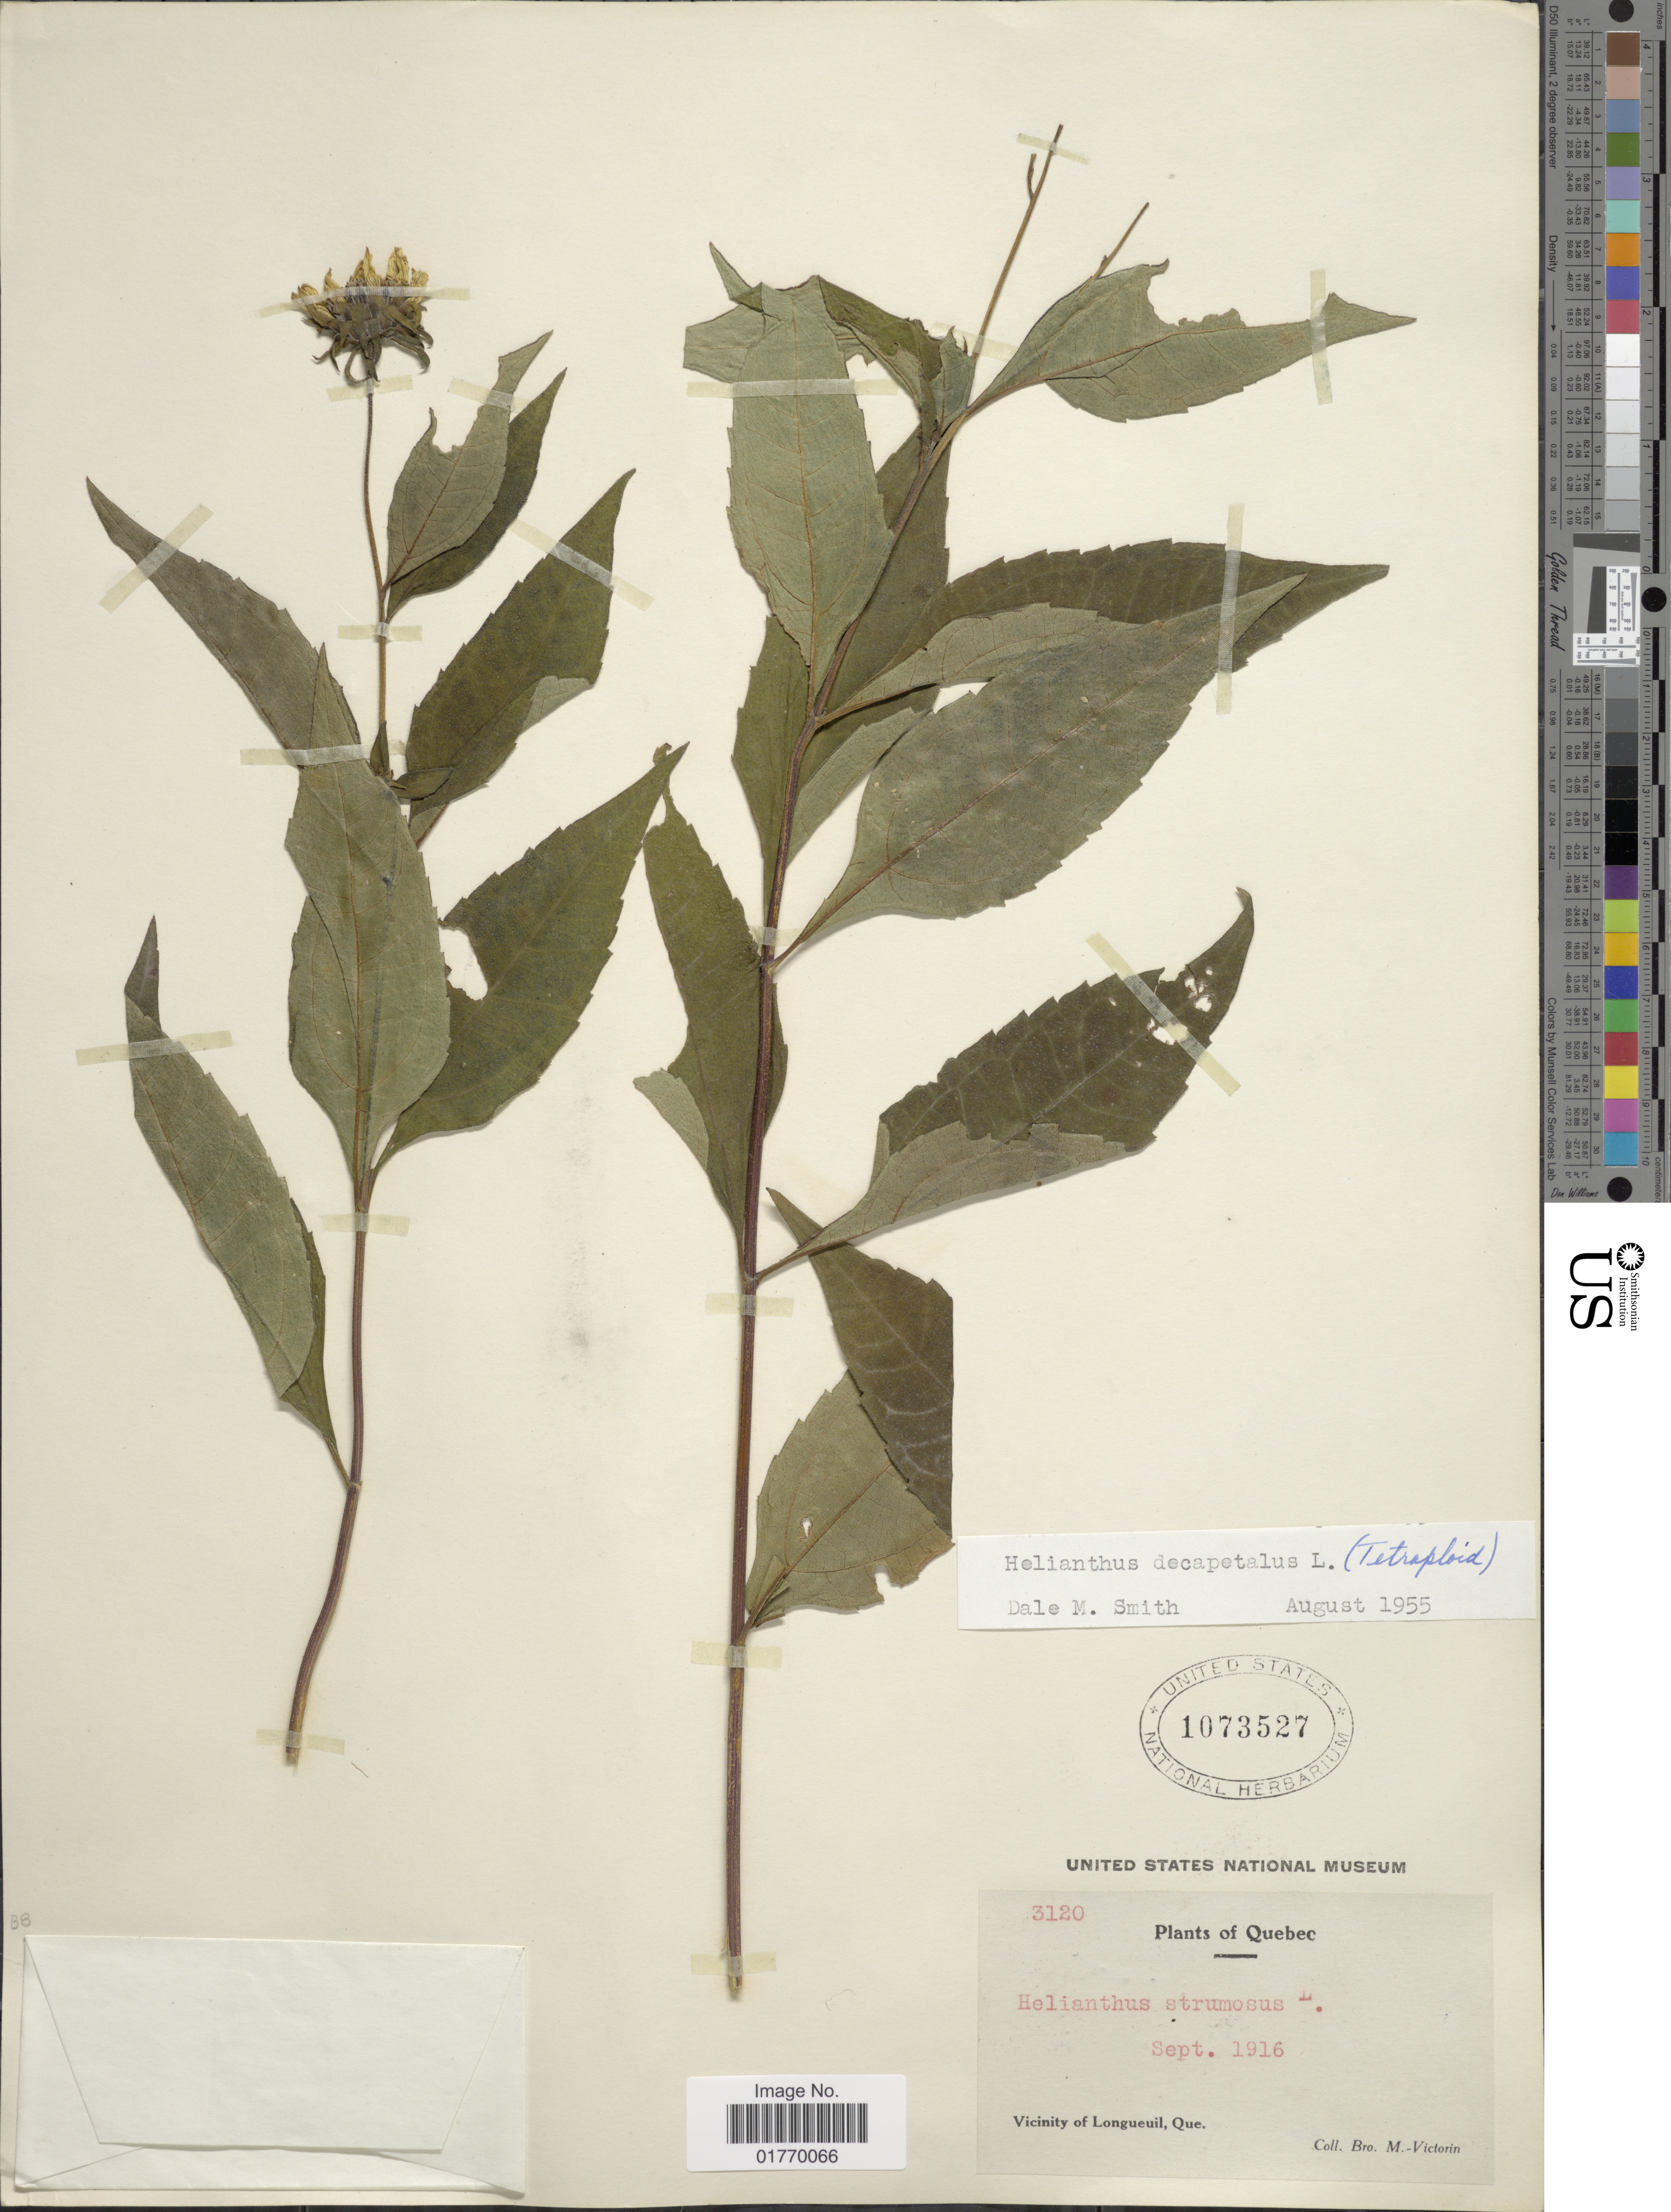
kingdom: Plantae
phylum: Tracheophyta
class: Magnoliopsida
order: Asterales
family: Asteraceae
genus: Helianthus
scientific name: Helianthus decapetalus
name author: L.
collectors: Fr. Marie-Victorin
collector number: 3120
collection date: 1916-09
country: Canada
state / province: Quebec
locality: Vicinity of Longueuil, Que.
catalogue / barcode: US 1073527